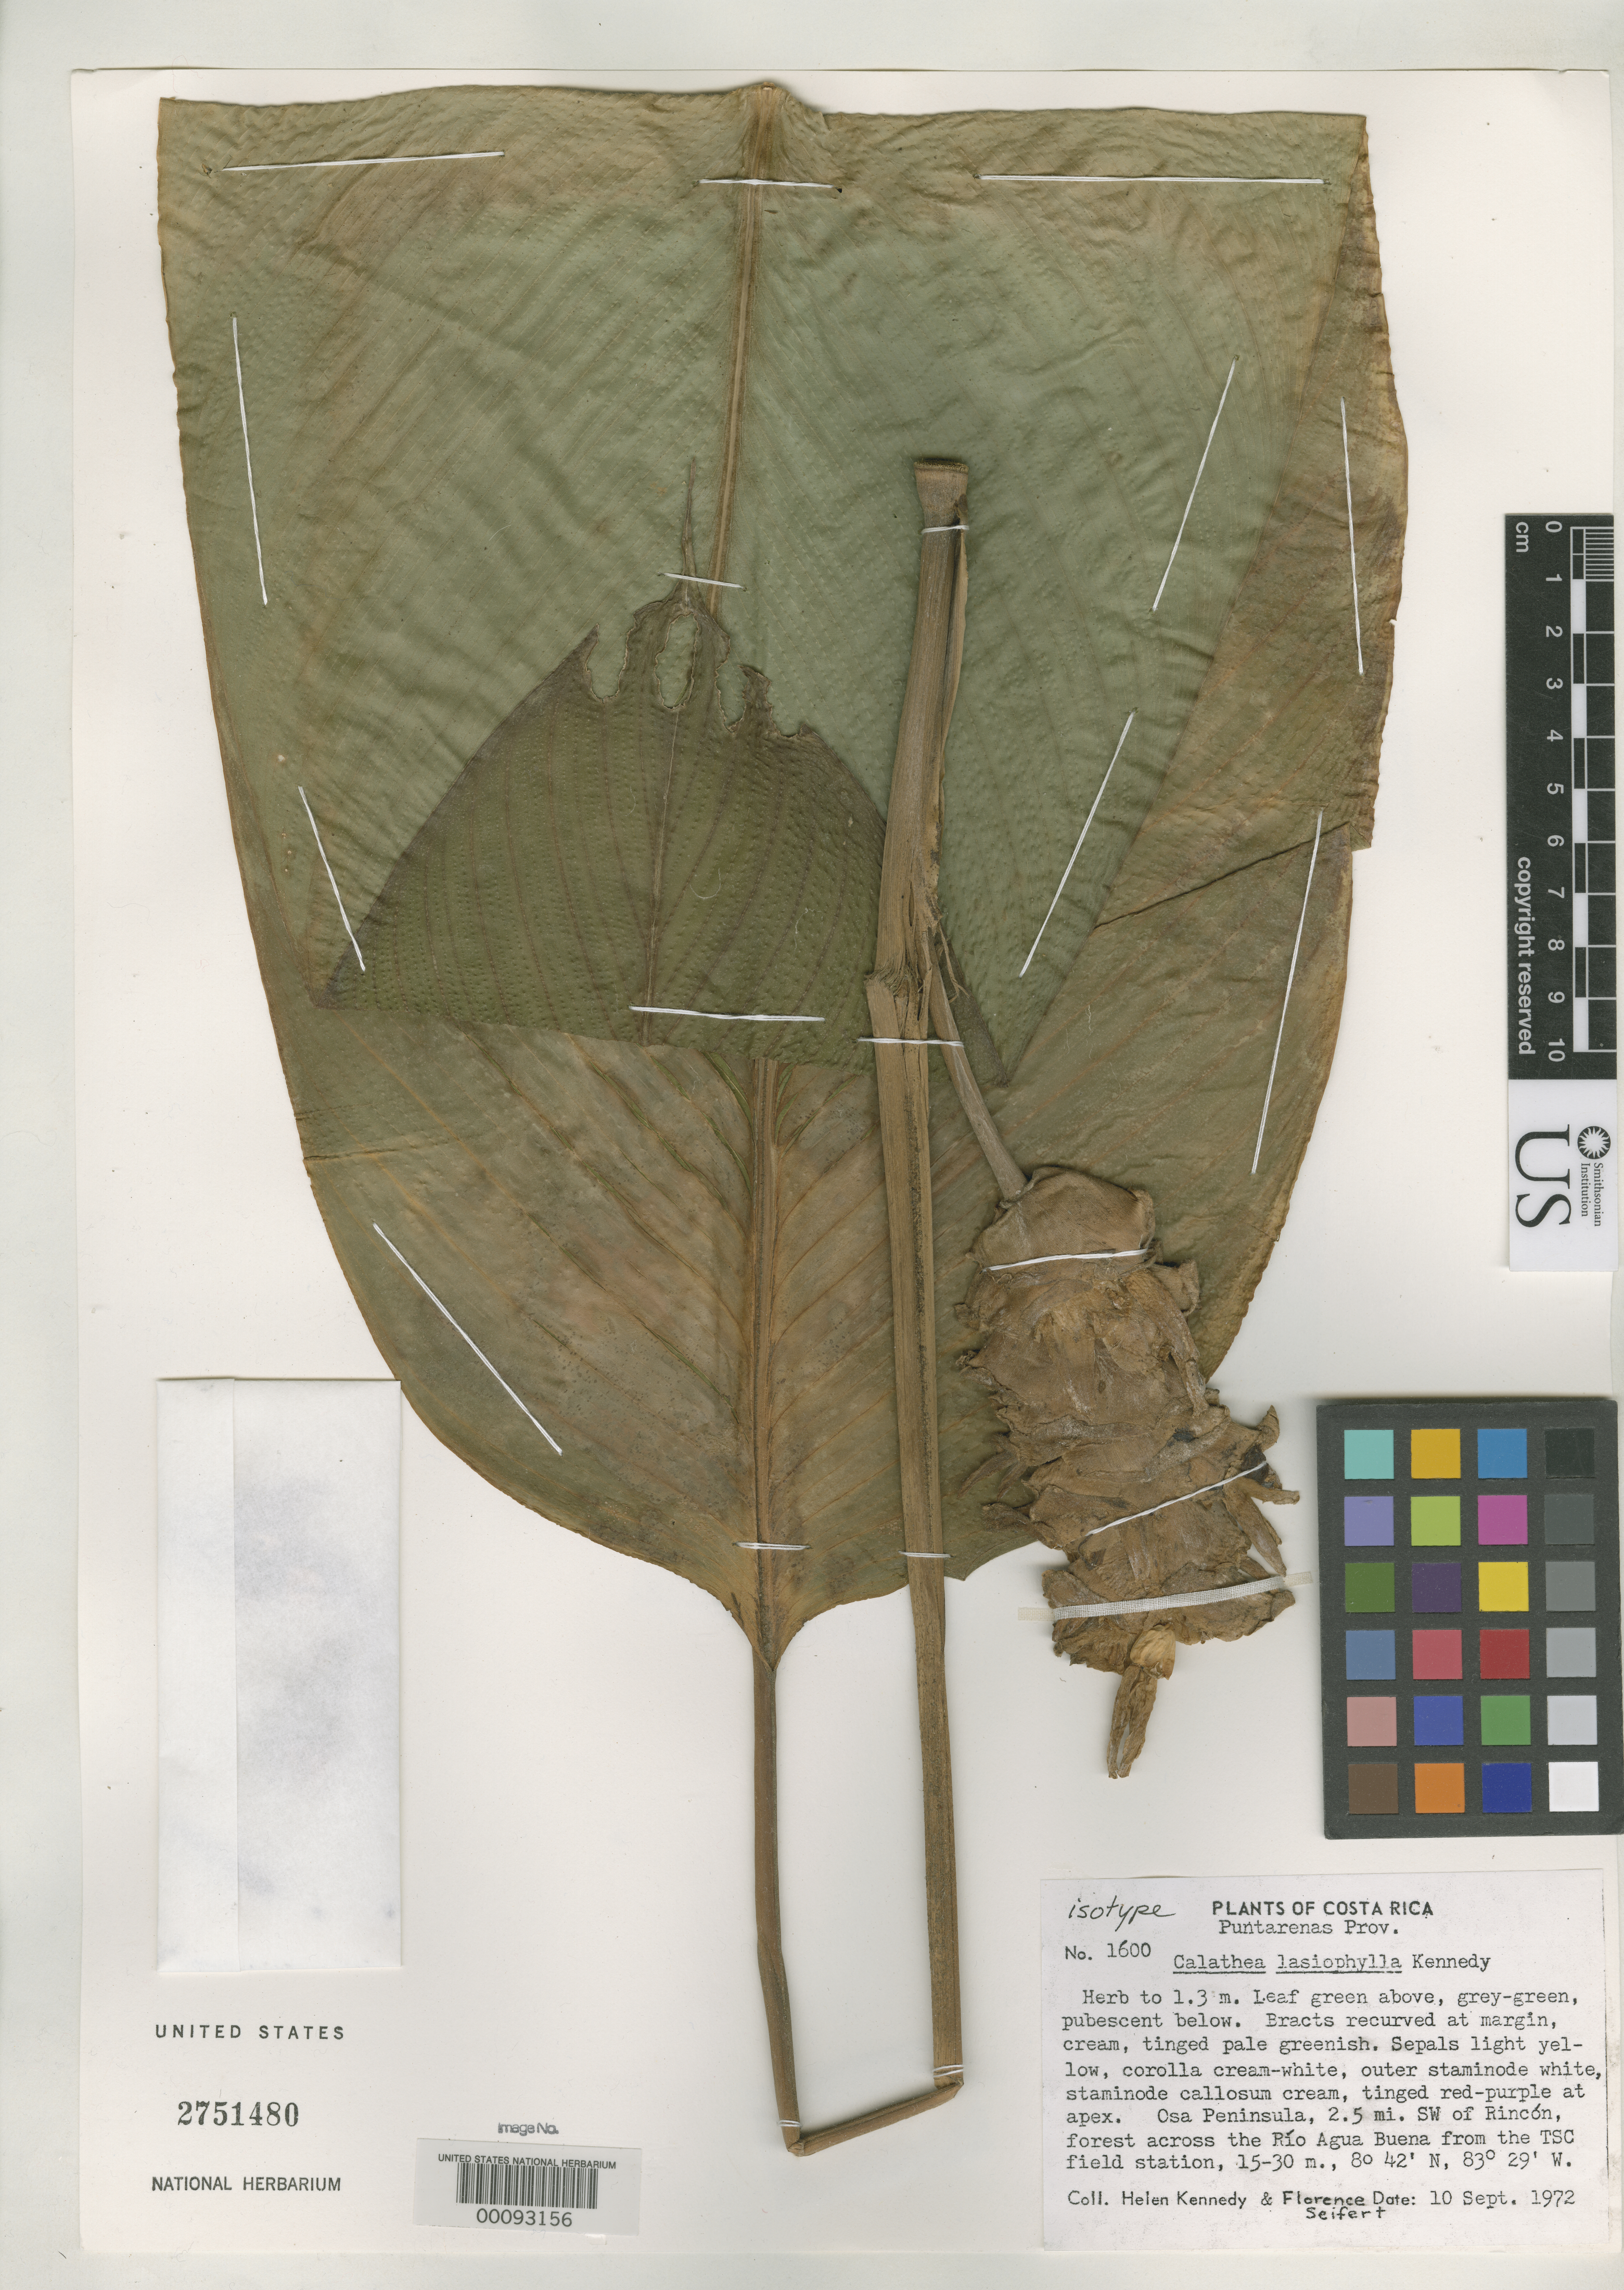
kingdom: Plantae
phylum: Tracheophyta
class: Liliopsida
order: Zingiberales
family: Marantaceae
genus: Calathea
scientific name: Calathea lasiophylla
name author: H. Kenn.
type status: Isotype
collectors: H. Kennedy & F. Seifert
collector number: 1600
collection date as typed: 10 Sep 1972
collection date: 1972-09-10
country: Costa Rica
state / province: Puntarenas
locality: Osa peninsula, 2.5 miles SW of Rincon.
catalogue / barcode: US 2751480